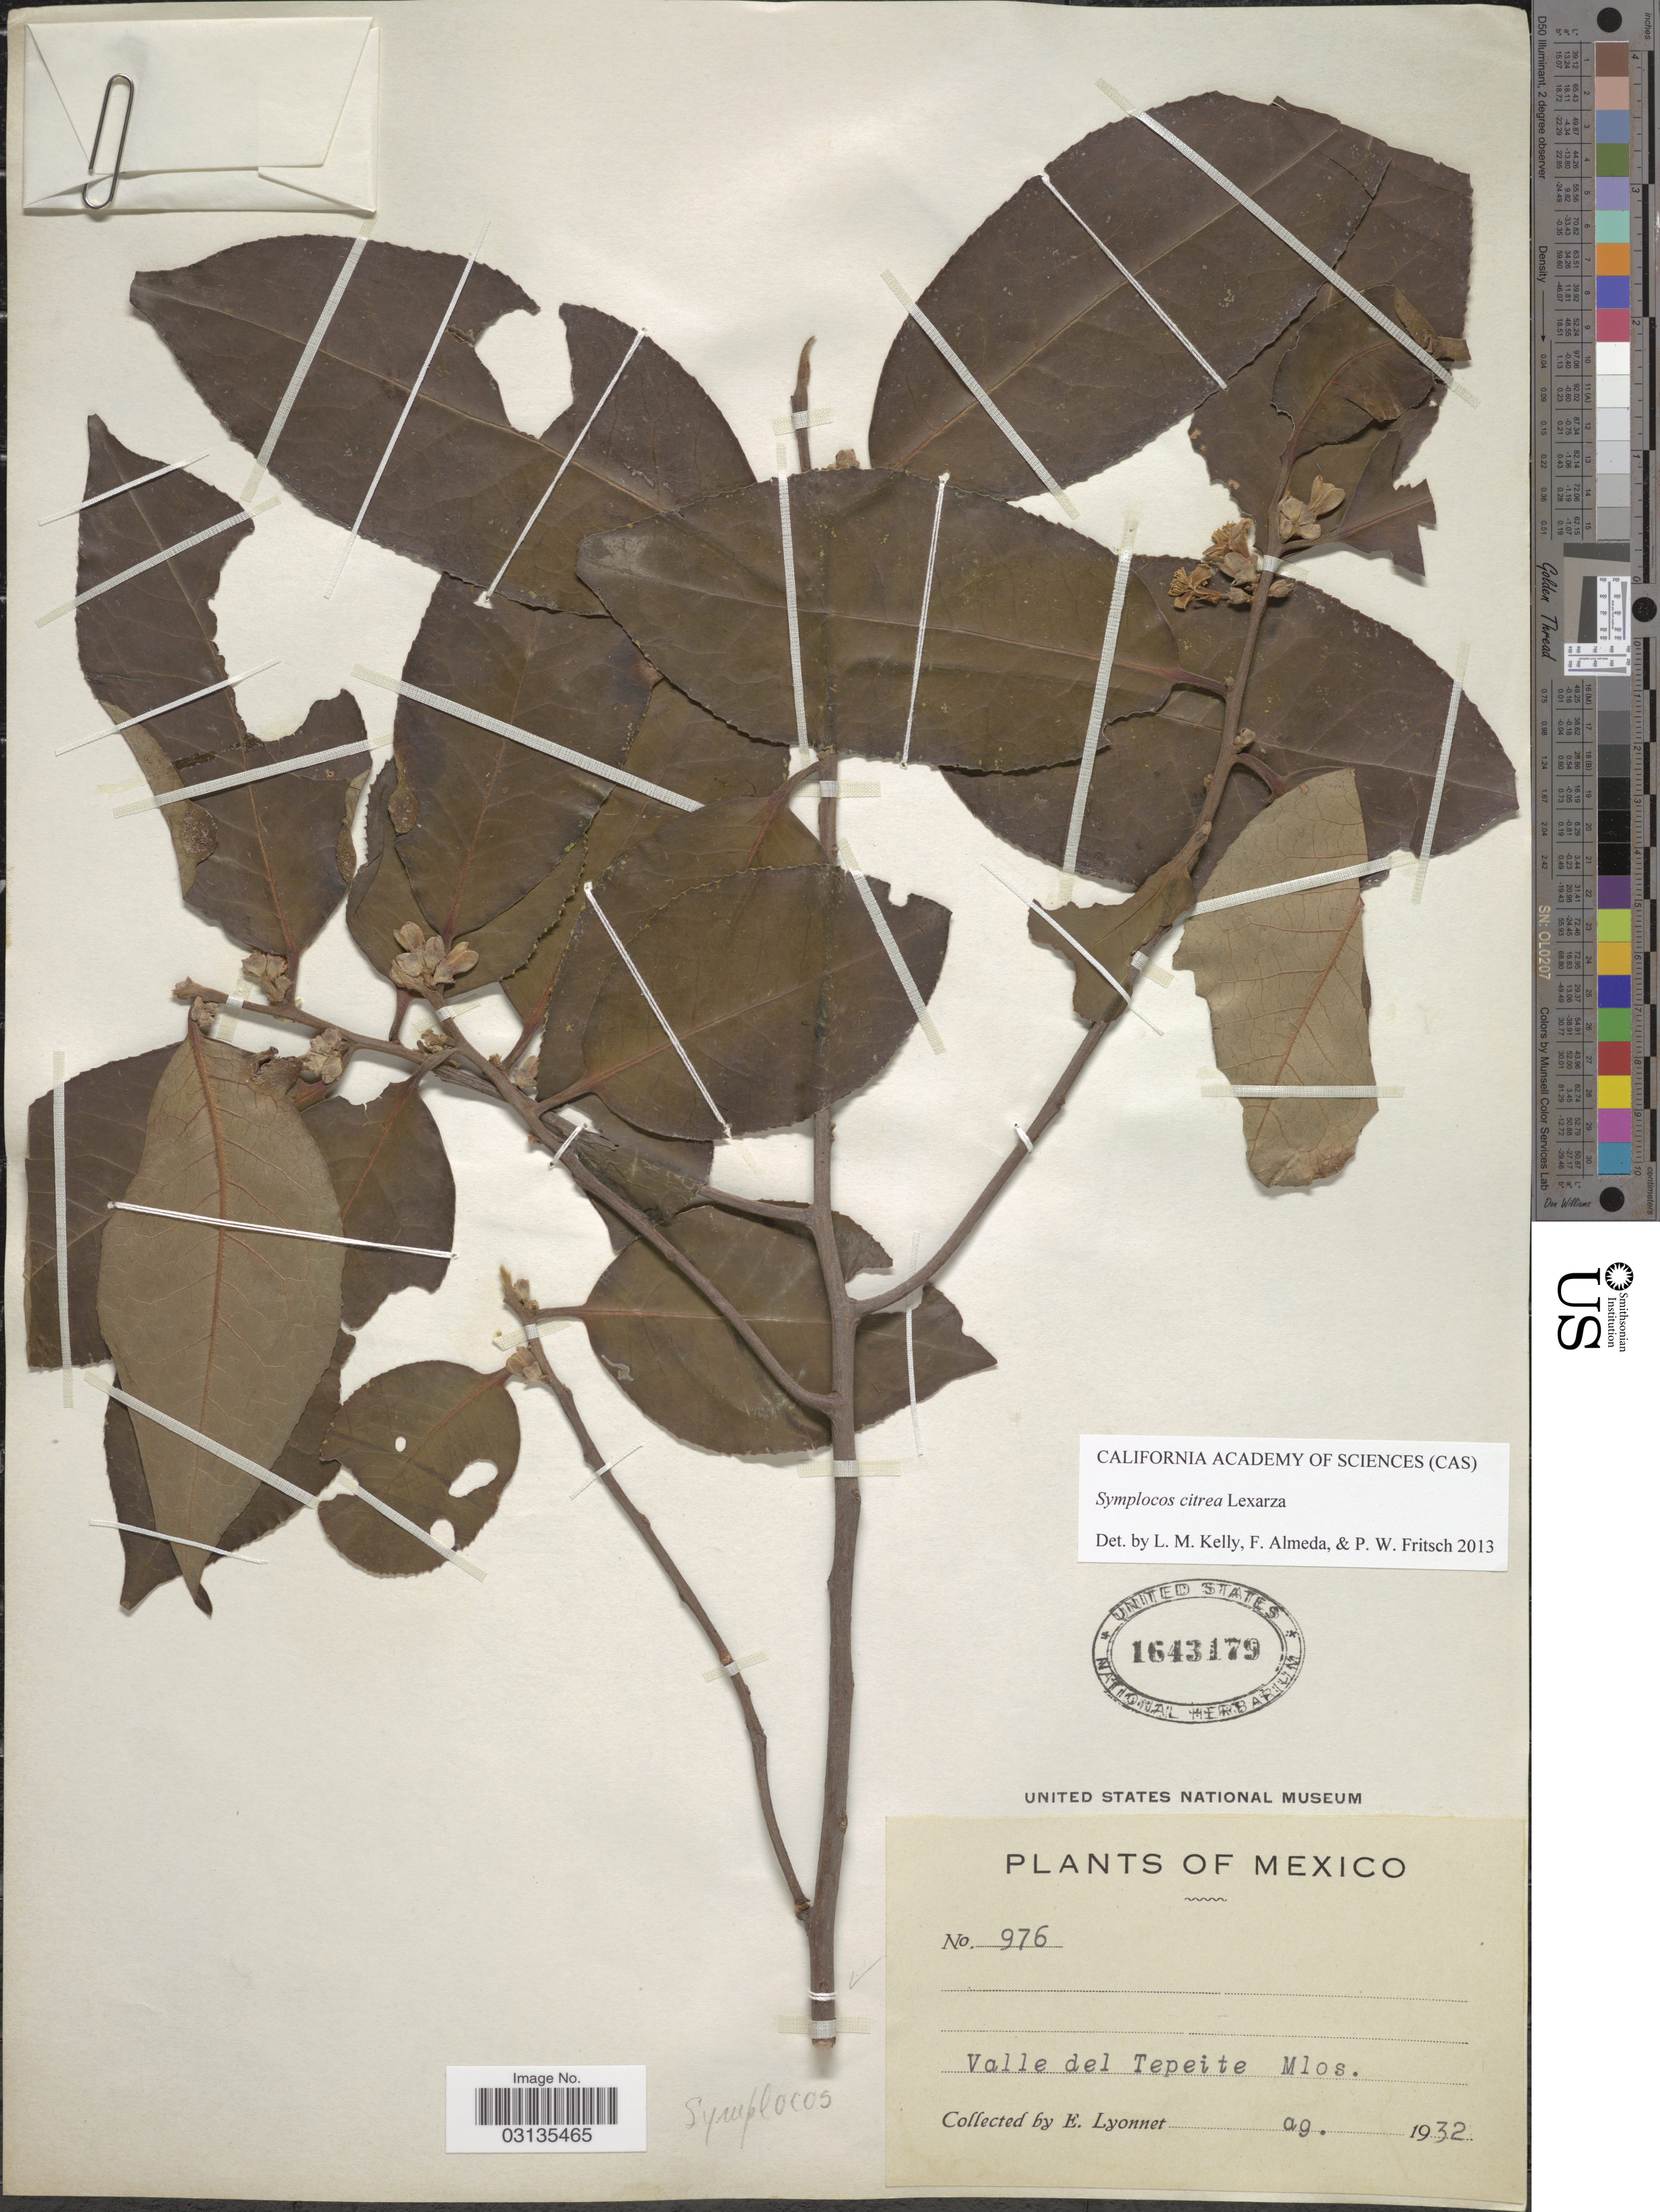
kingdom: Plantae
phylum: Tracheophyta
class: Magnoliopsida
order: Ericales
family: Symplocaceae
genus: Symplocos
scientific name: Symplocos citrea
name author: Lex.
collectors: E. Lyonnet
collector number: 976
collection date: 1932-08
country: Mexico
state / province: Morelos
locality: Valle del Tepeite Mlos.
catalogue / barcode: US 1643179